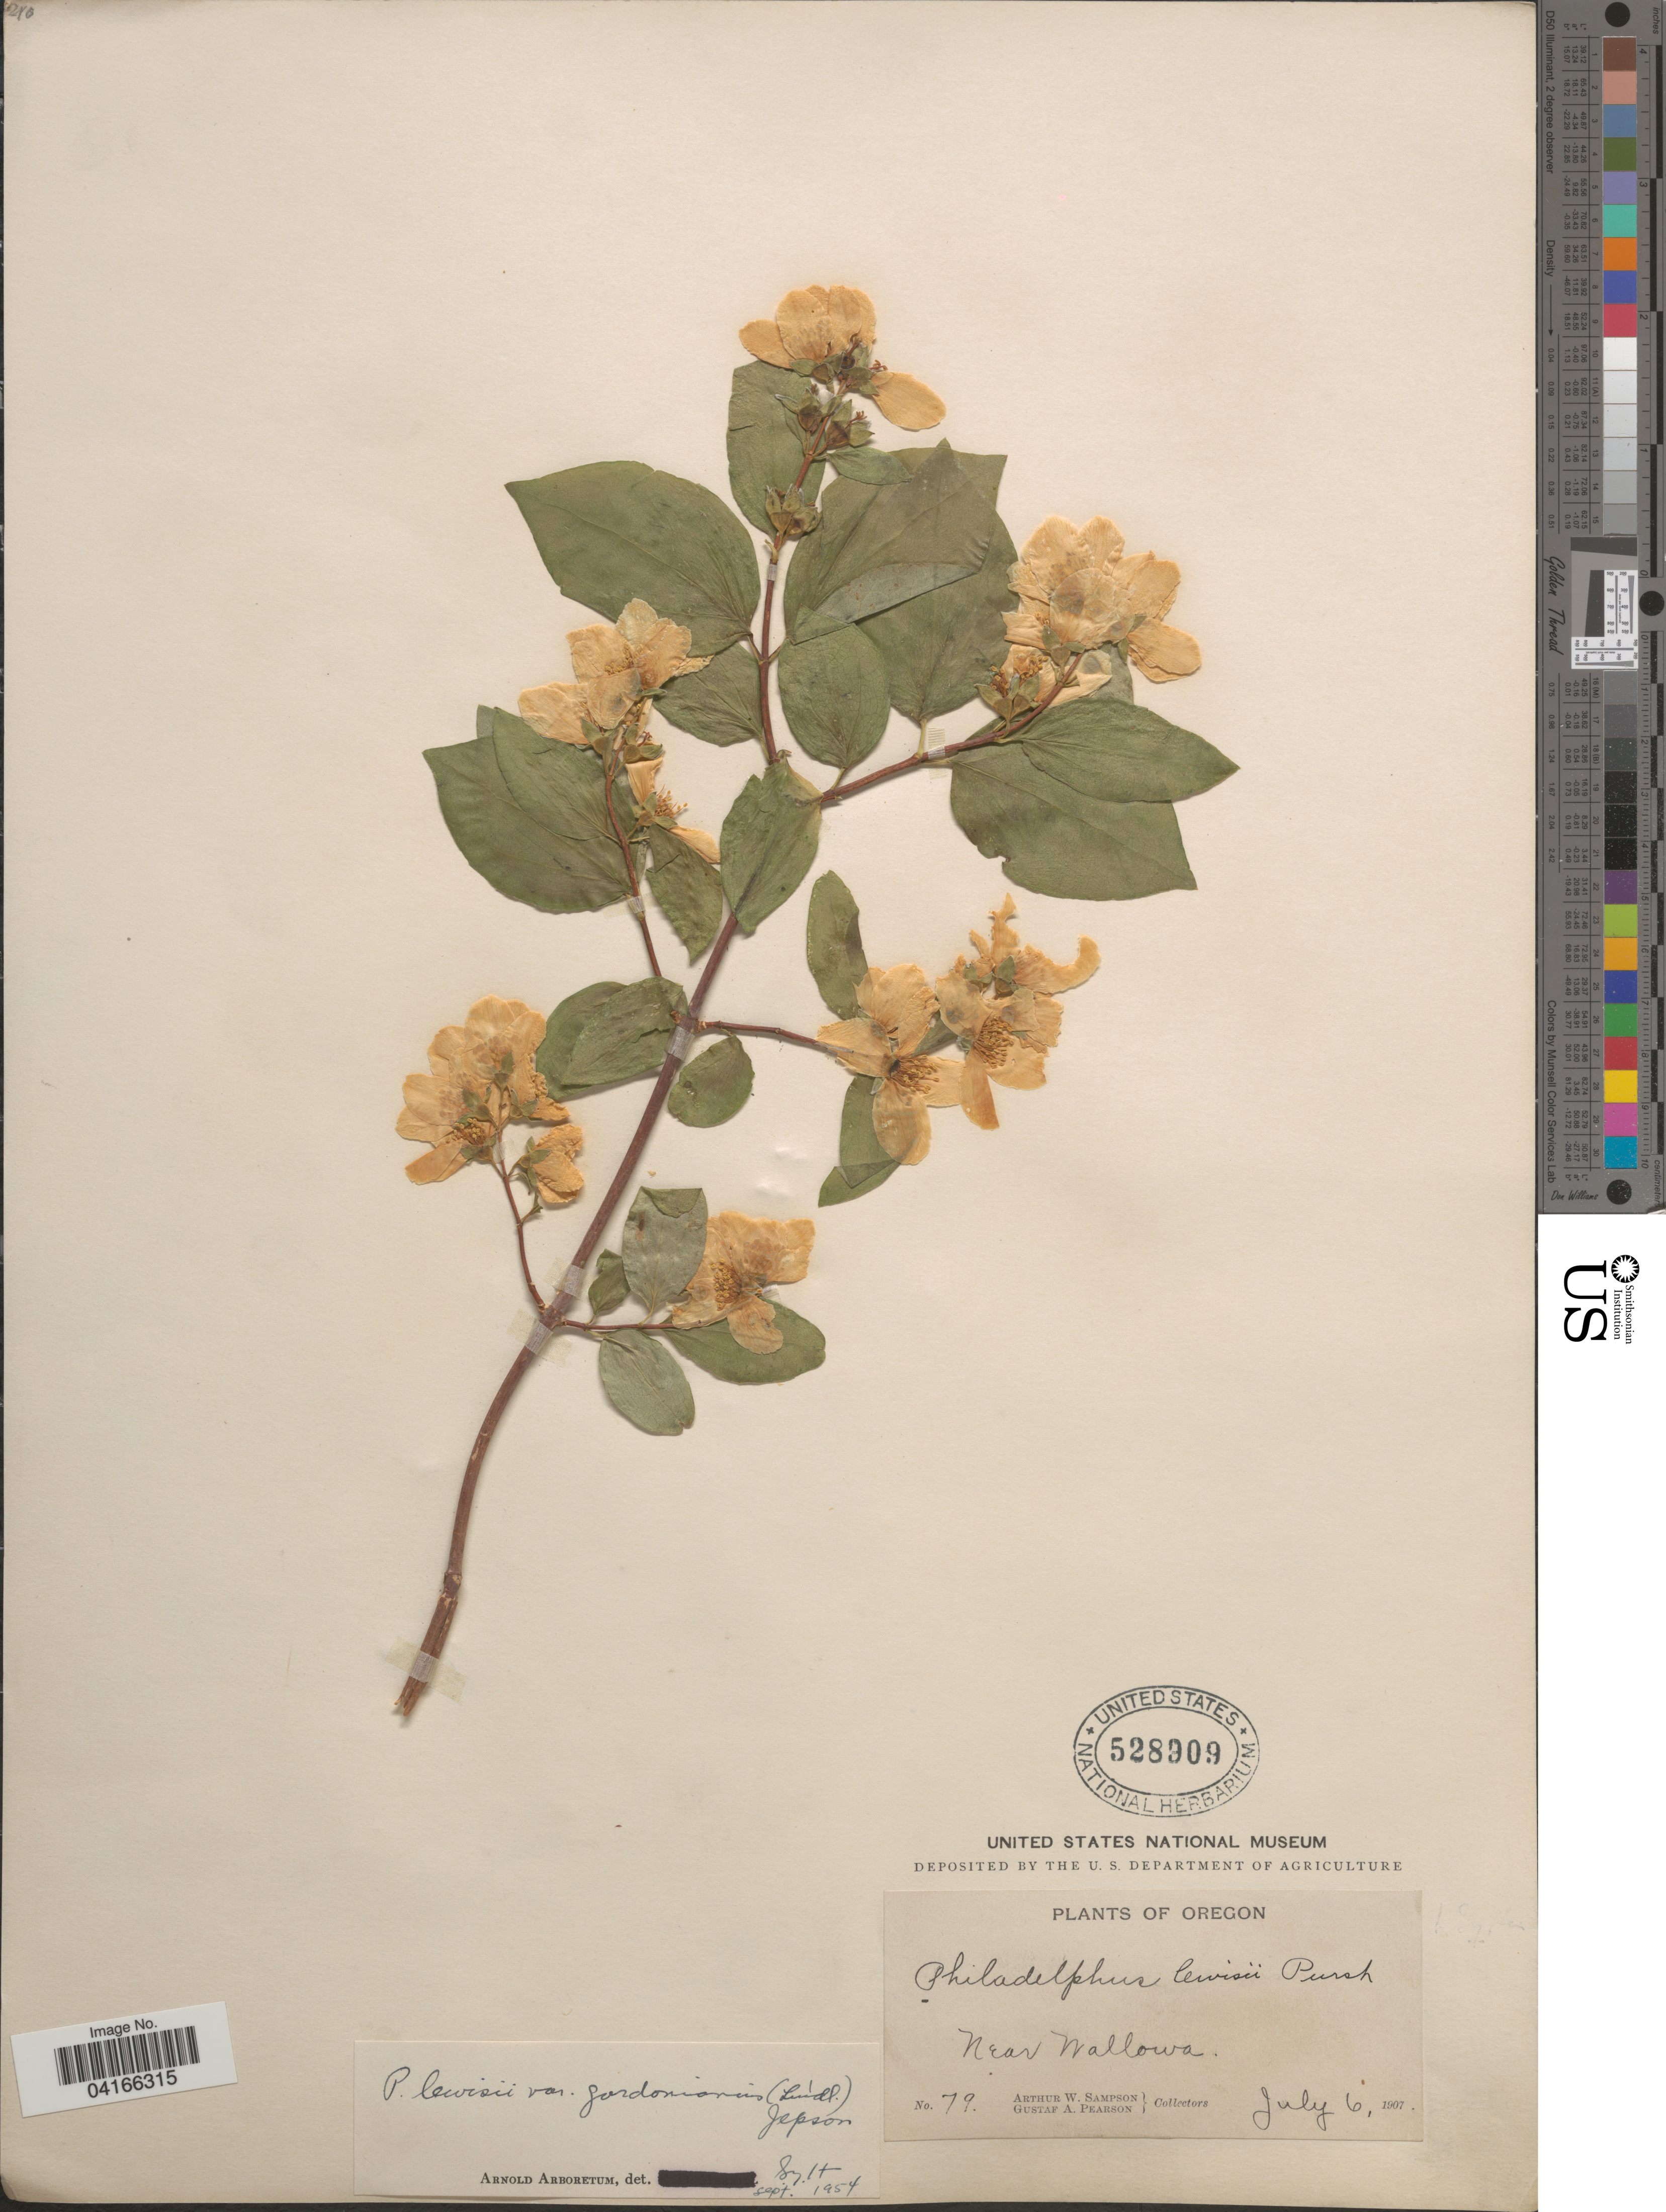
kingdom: Plantae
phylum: Tracheophyta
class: Magnoliopsida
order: Cornales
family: Hydrangeaceae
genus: Philadelphus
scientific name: Philadelphus lewisii var. gordonianus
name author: (Lindl.) Munz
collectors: A. Sampson & G. Pearson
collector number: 79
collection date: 1907-07-06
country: United States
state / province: Oregon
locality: Near Wallowa.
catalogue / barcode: US 528909